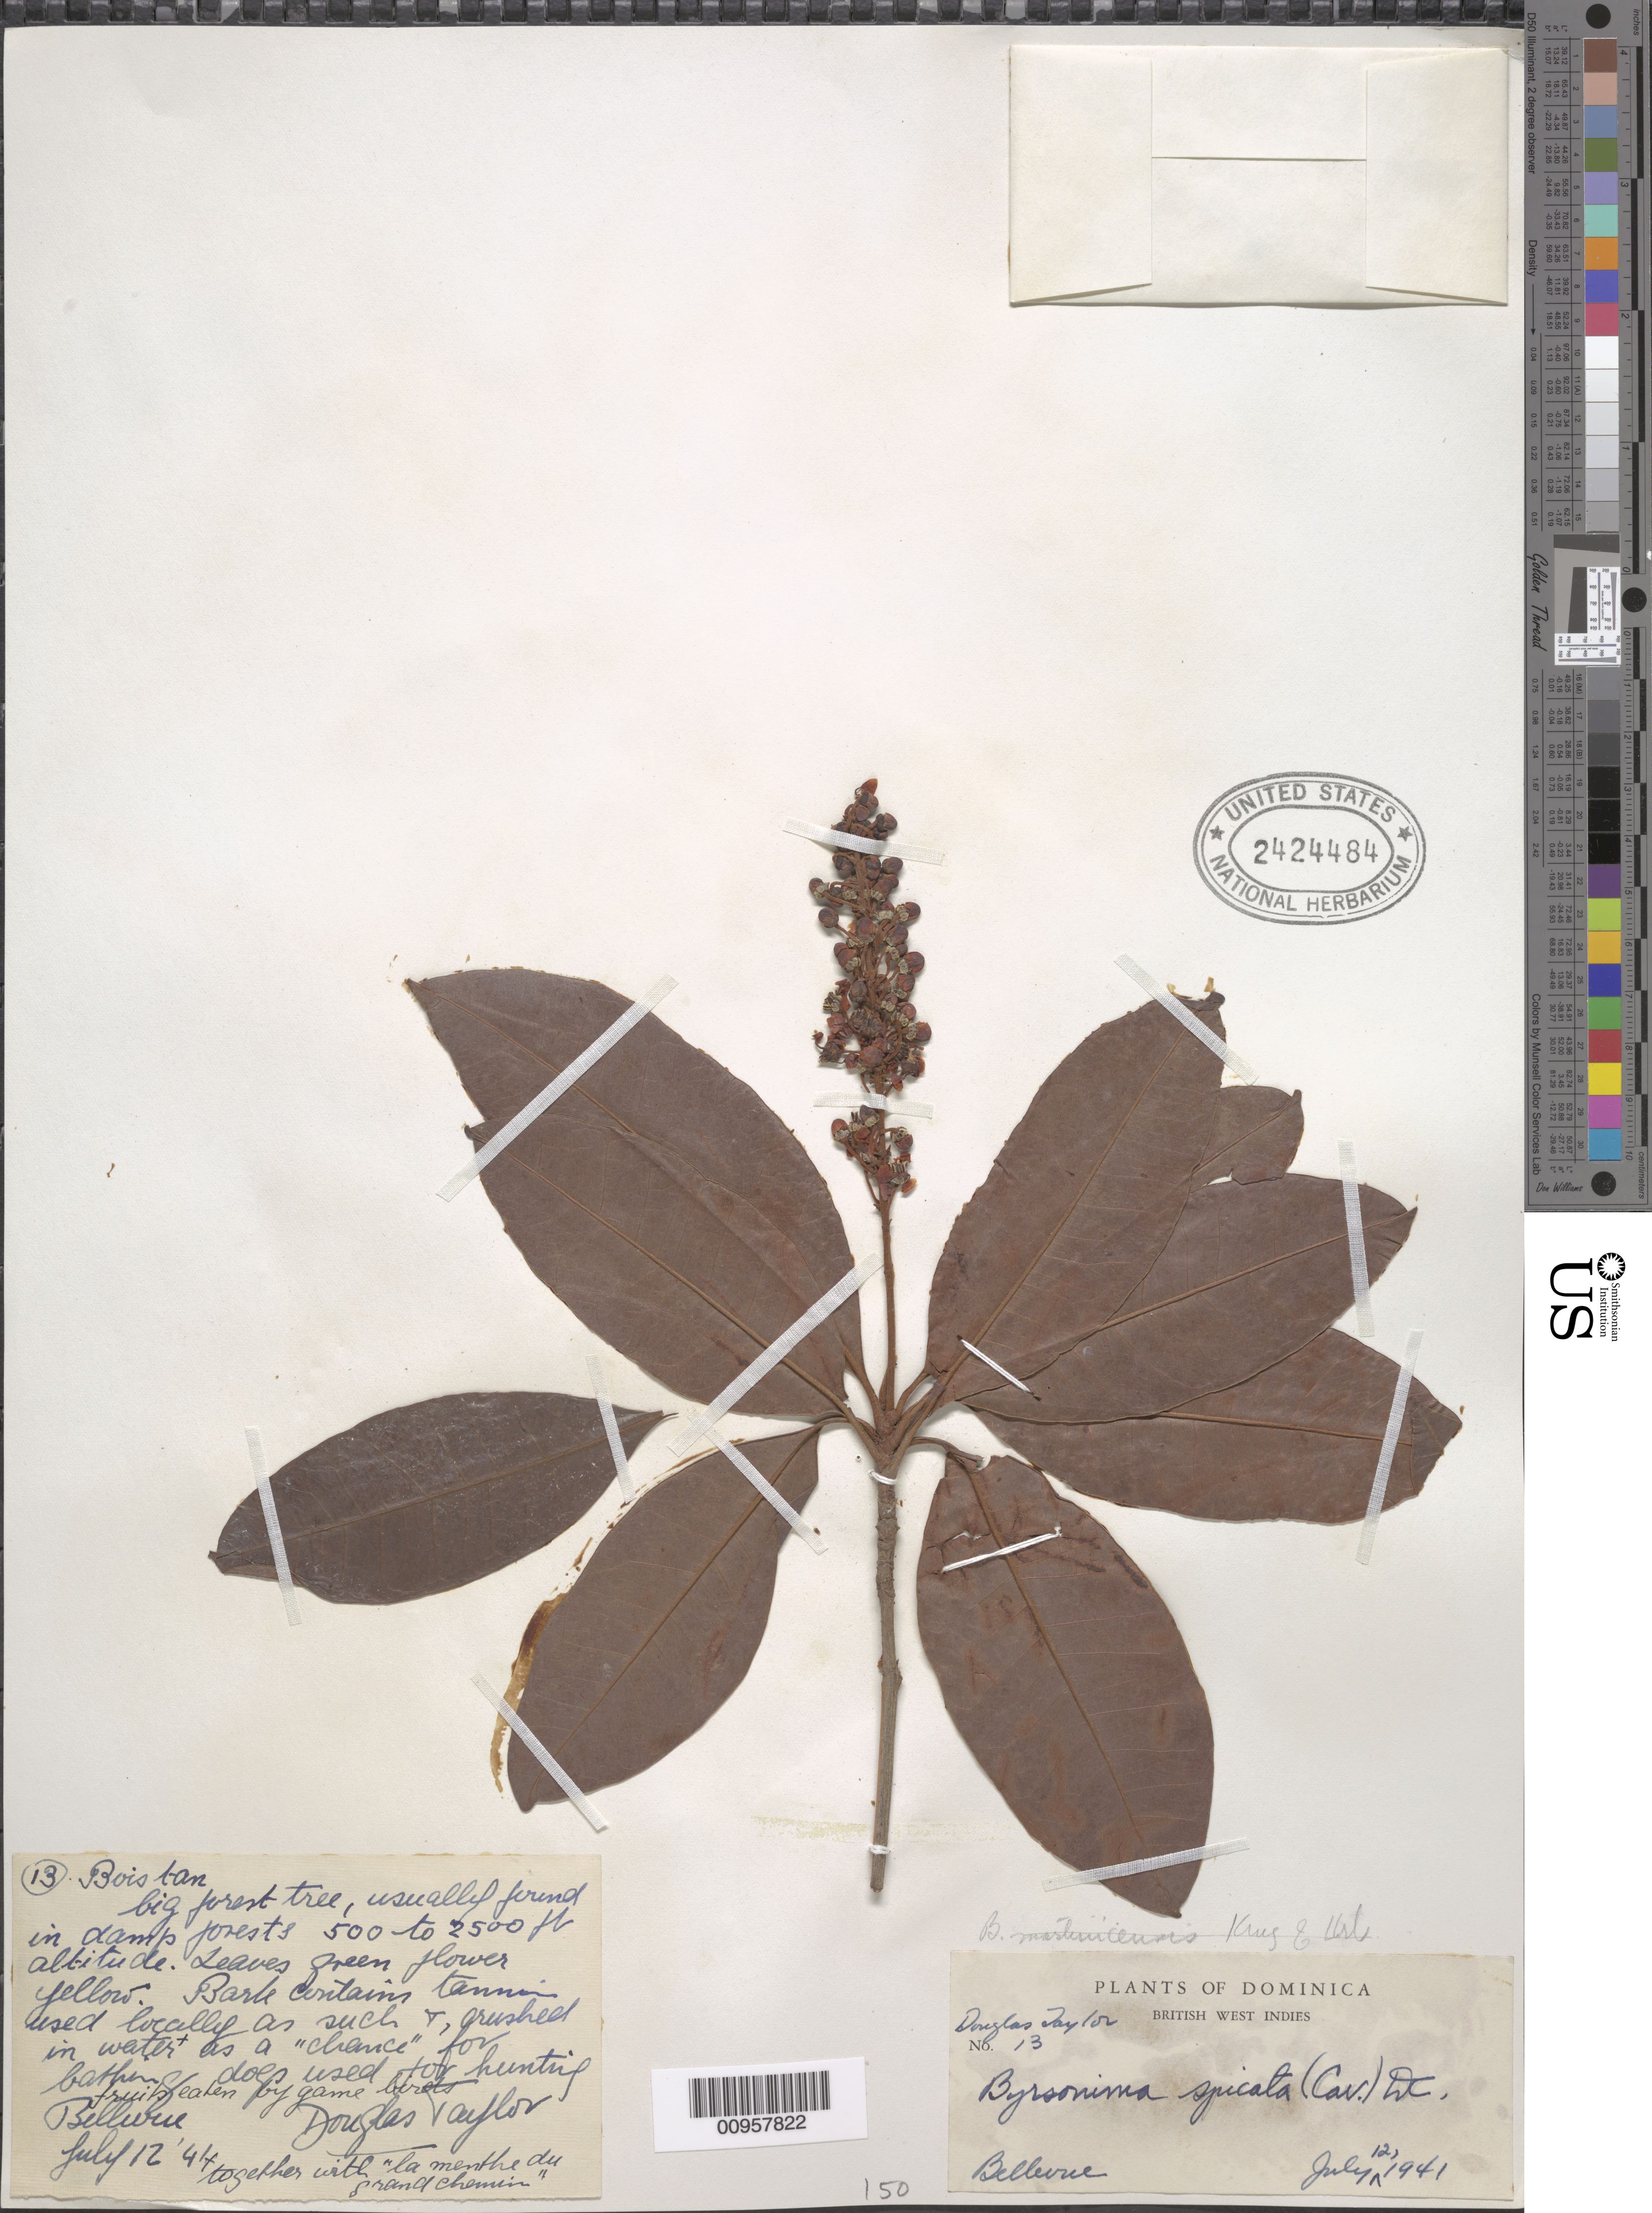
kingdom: Plantae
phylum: Tracheophyta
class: Magnoliopsida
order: Malpighiales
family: Malpighiaceae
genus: Byrsonima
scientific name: Byrsonima spicata (Cav.) DC.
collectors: D. Taylor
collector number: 13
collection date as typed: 12 Jul 1941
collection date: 1941-07-12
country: Dominica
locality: Bellevue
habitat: Damp forest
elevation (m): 152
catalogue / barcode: US 2424484